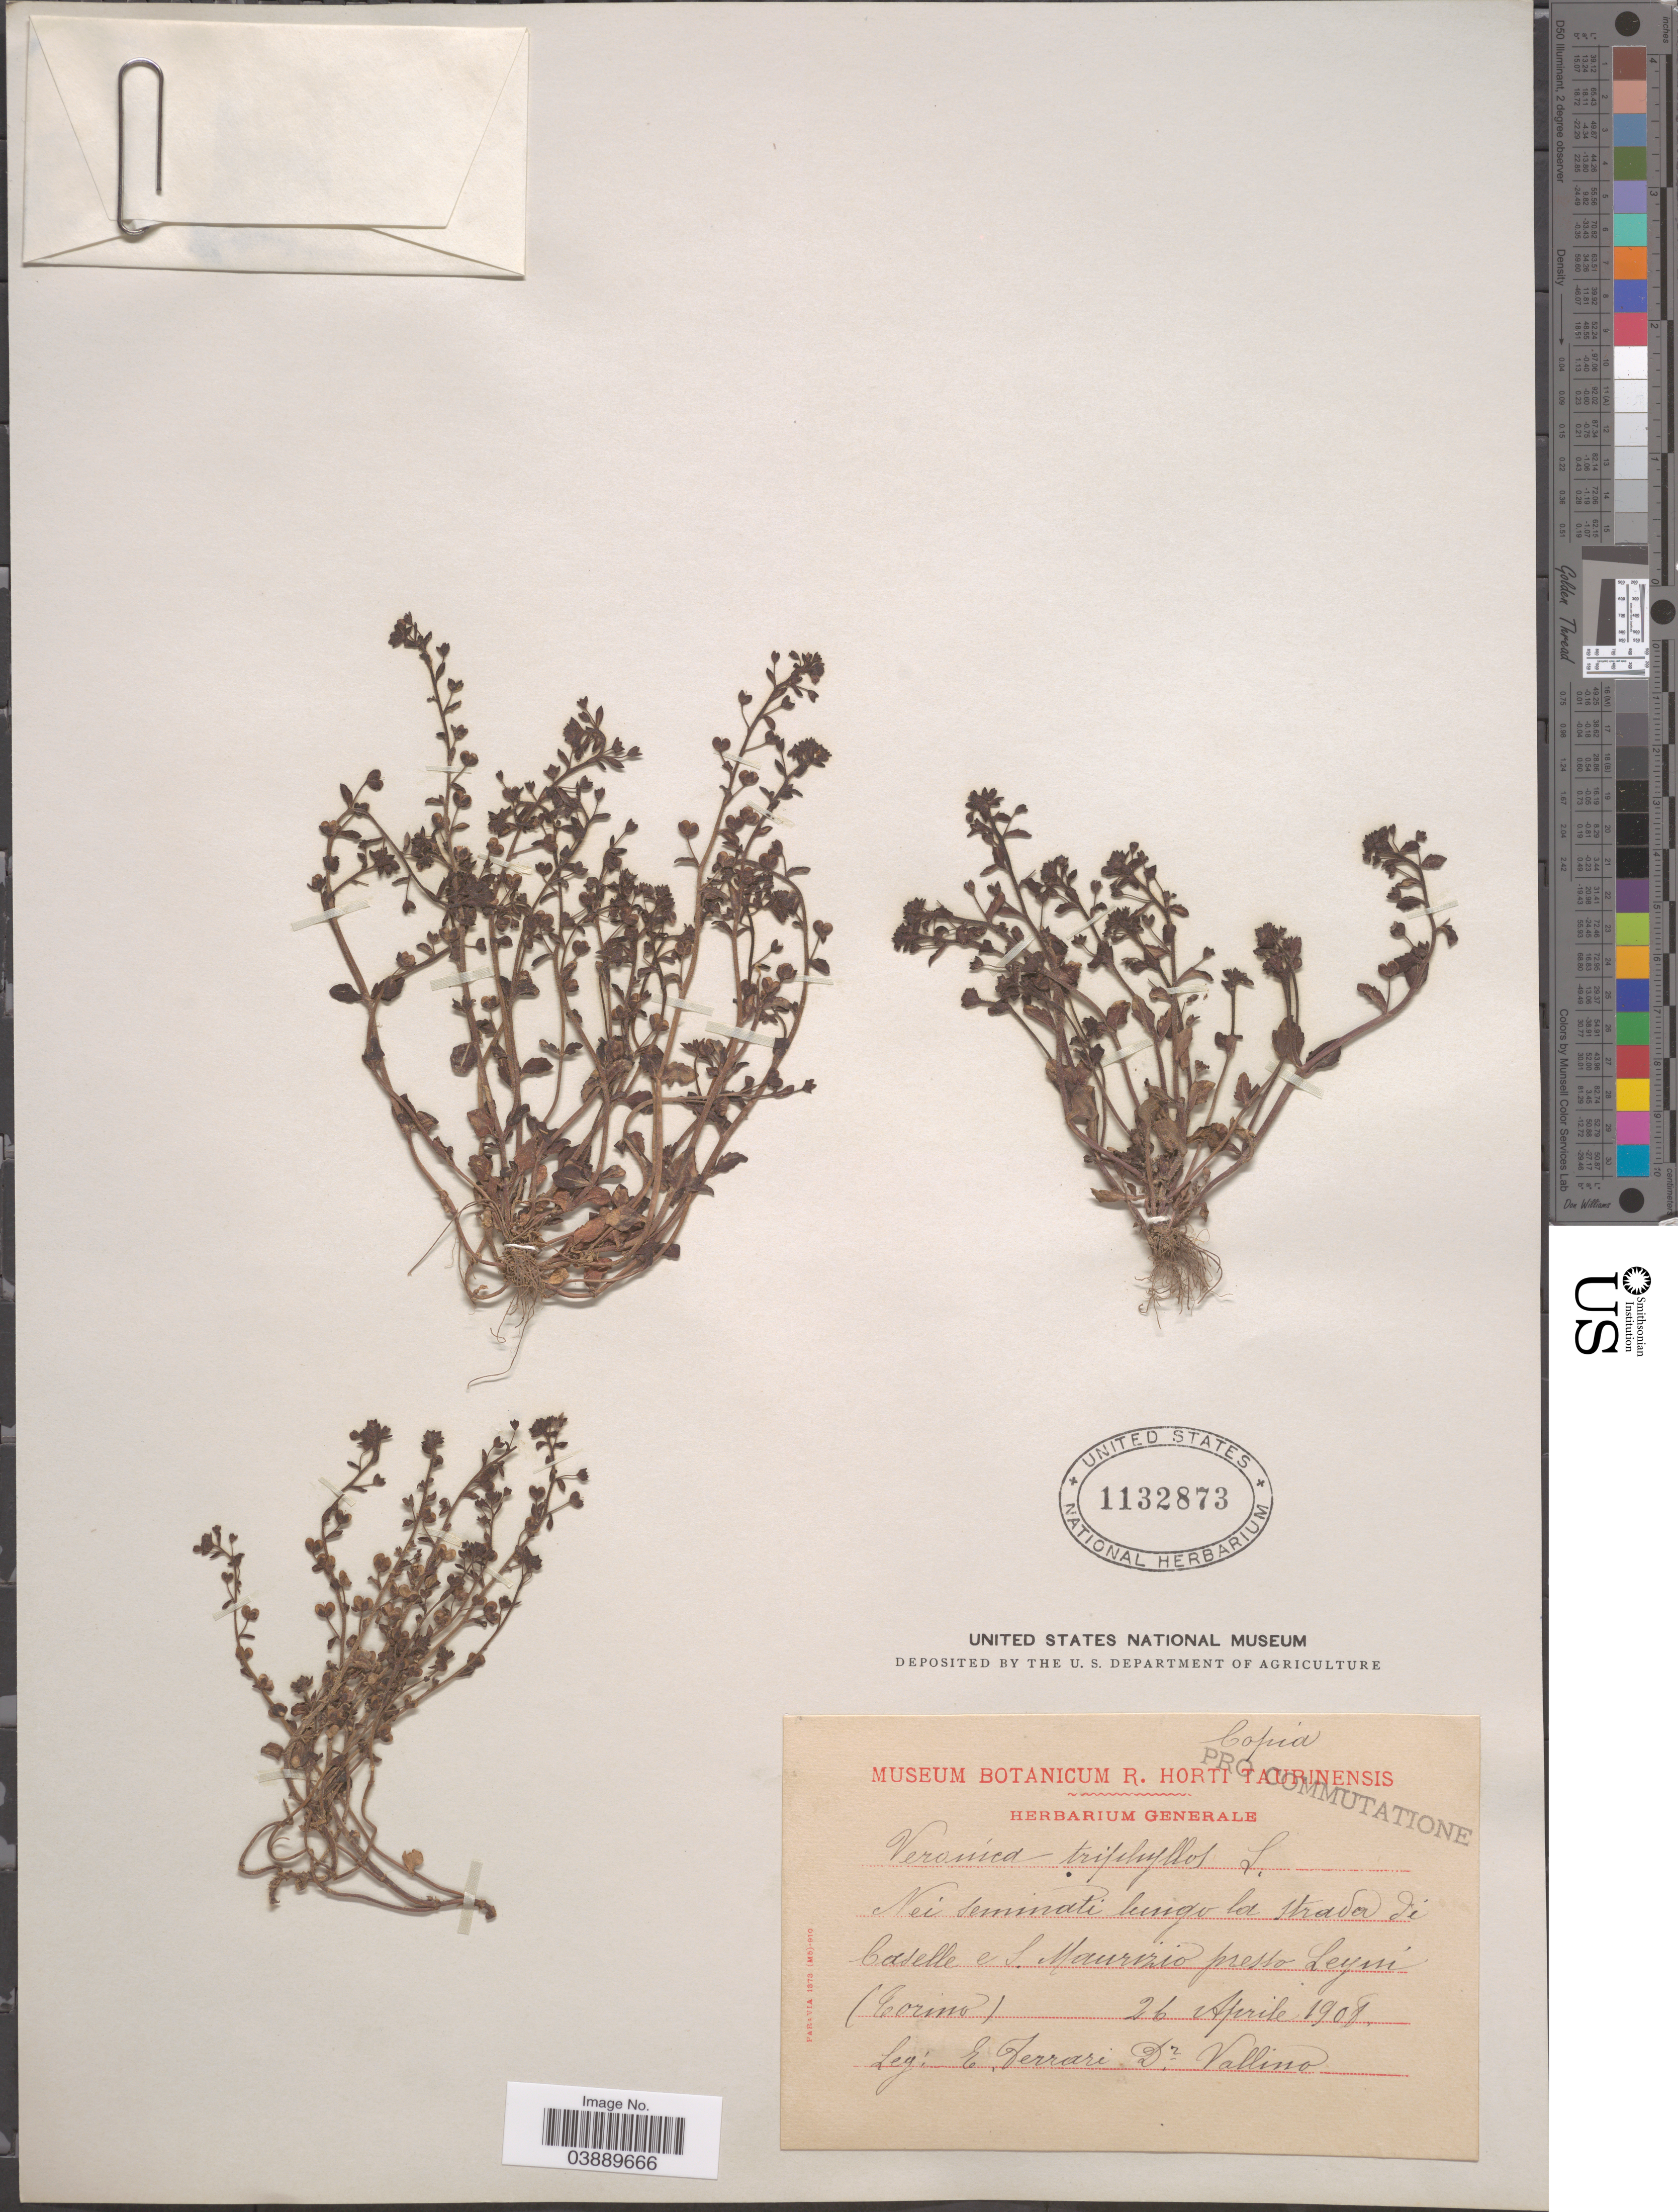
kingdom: Plantae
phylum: Tracheophyta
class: Magnoliopsida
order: Lamiales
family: Plantaginaceae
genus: Veronica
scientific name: Veronica triphyllos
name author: L.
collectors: E. Ferrari & Vallino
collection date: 1908-04-26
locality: Nei seminati leisigo la Hrada di Caselle e. l. Maurizio presso Leymi. (Eorimo). [interpreted]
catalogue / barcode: US 1132873